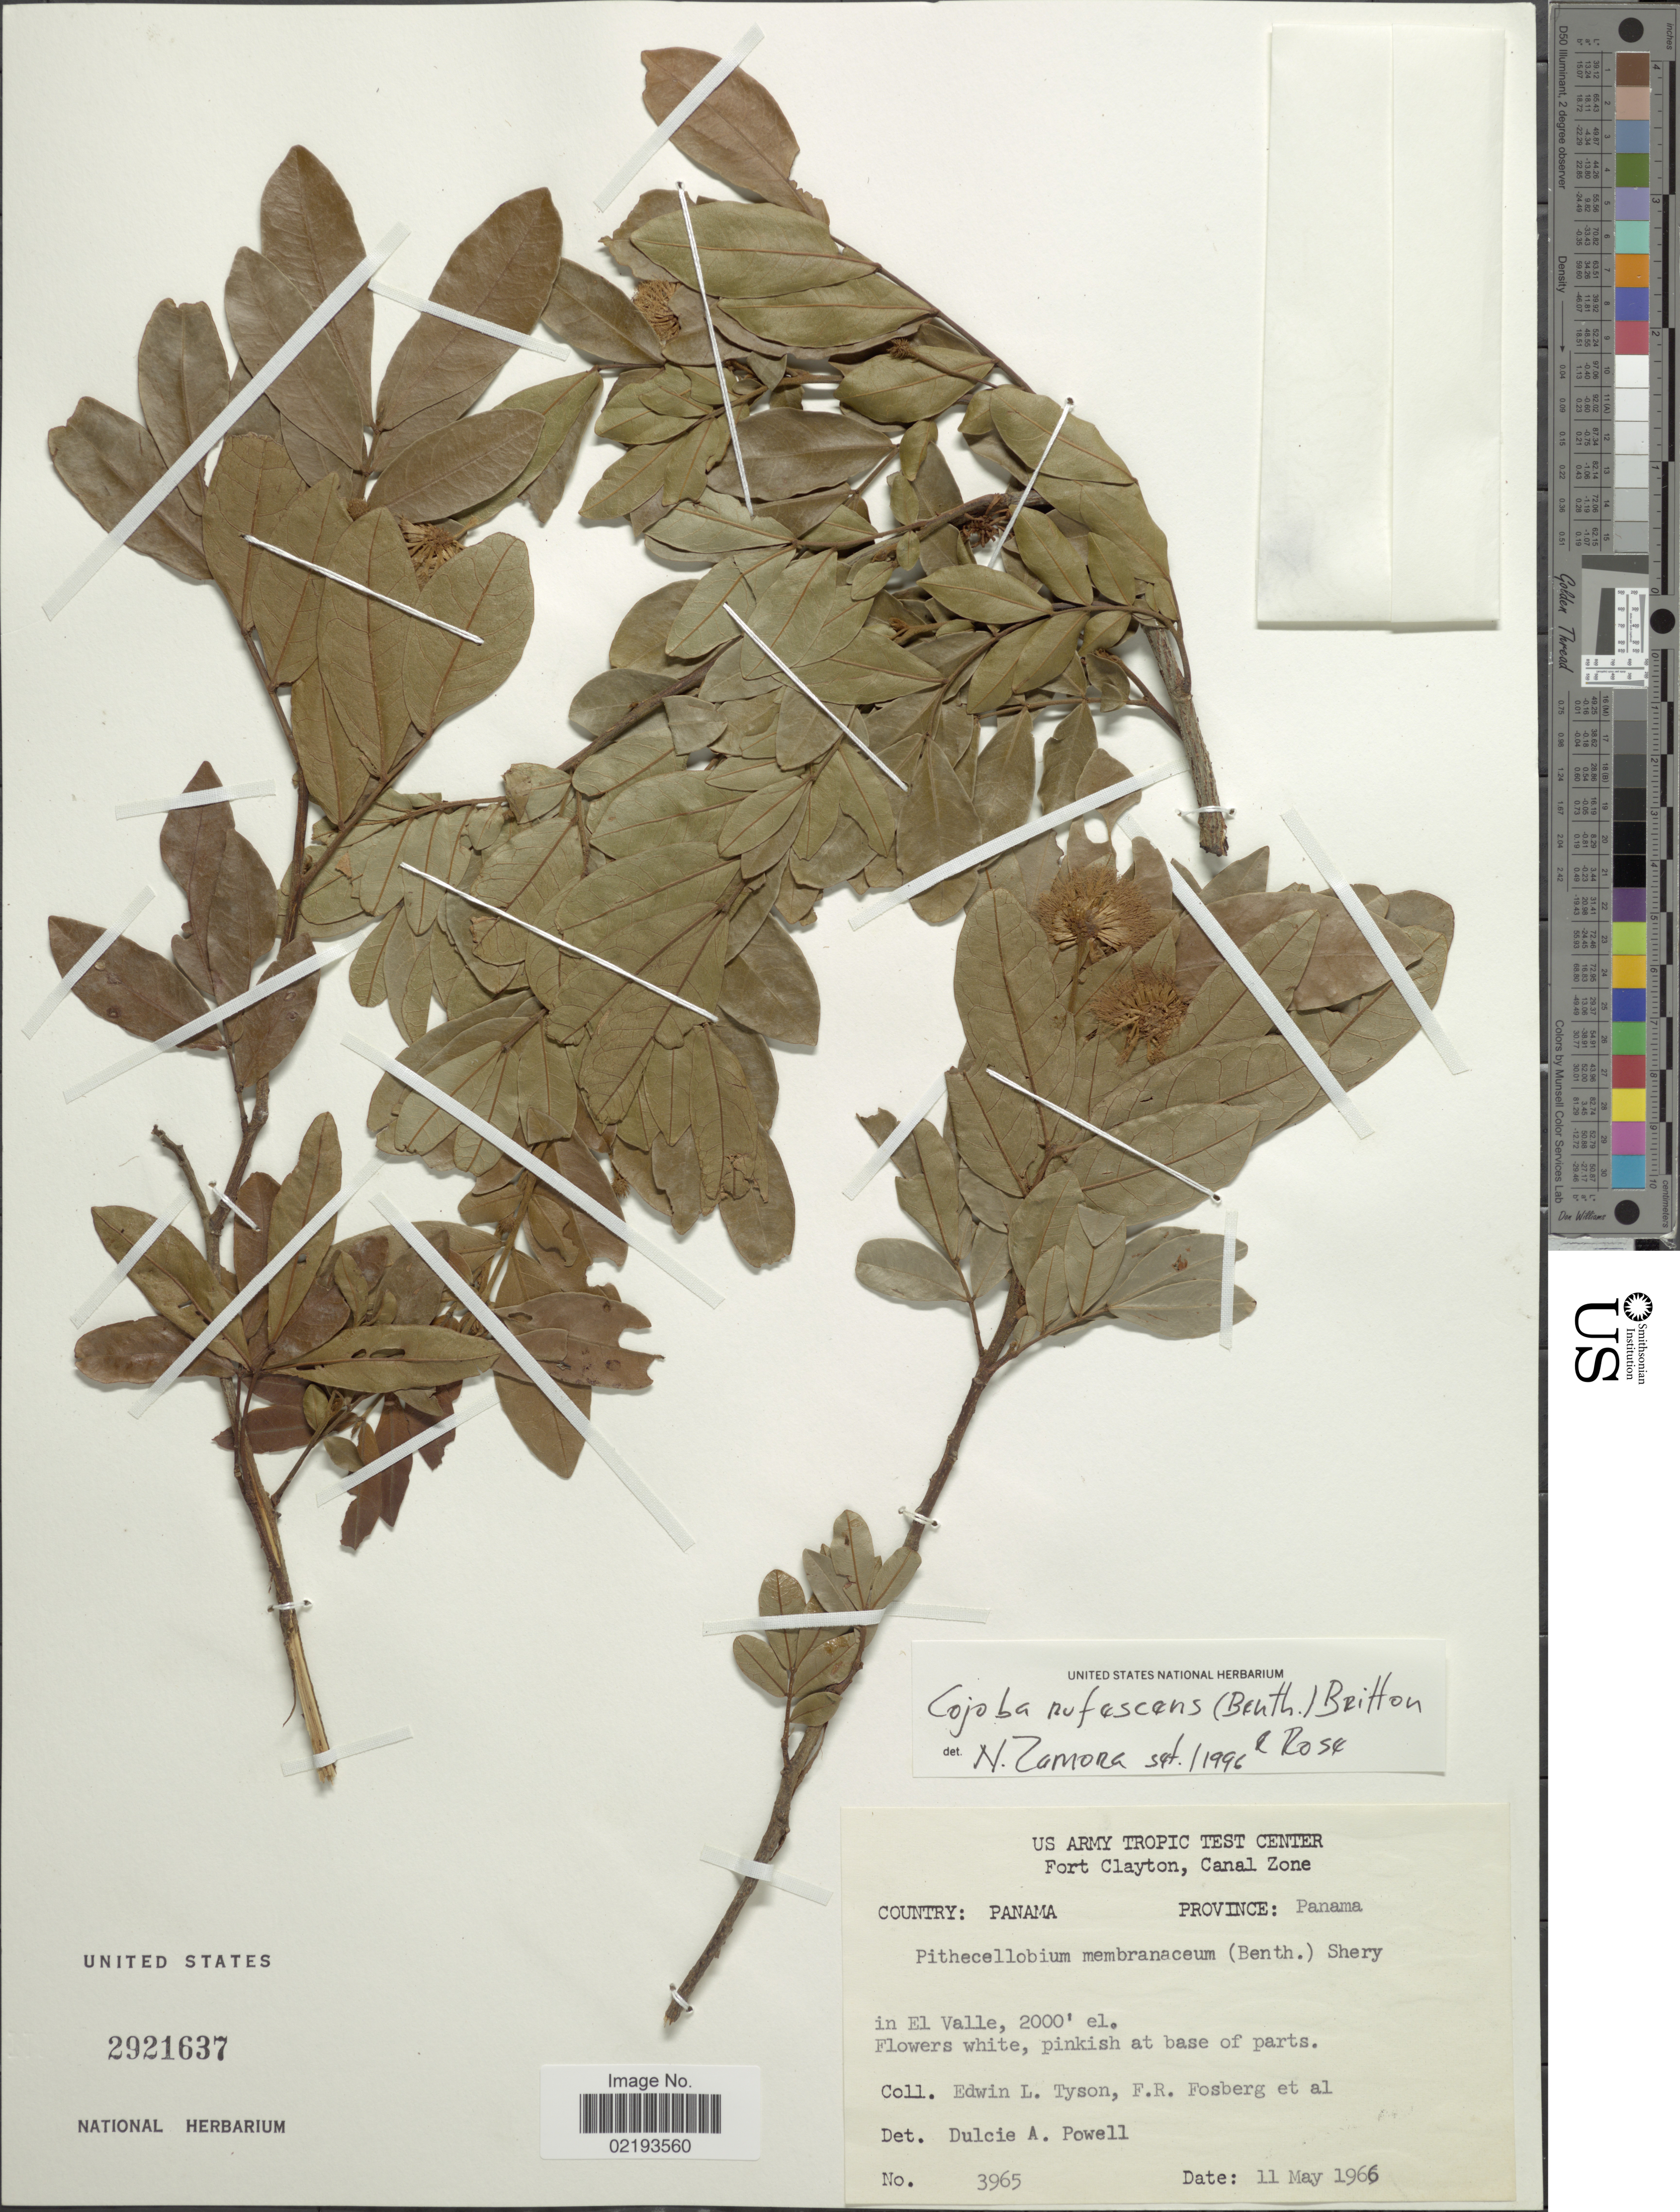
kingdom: Plantae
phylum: Tracheophyta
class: Magnoliopsida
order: Fabales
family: Fabaceae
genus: Cojoba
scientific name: Cojoba rufescens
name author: (Benth.) Britton & Rose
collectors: E. L. Tyson, F. R. Fosberg & et al.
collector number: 3965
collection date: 1966-05-11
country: Panama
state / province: Colón / Panamá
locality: US Army Tropic Test Center Fort Clayton, Canal Zone, Province: Panama, in El Valle, Flowers white, pinkish at base of parts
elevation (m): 610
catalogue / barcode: US 2921637